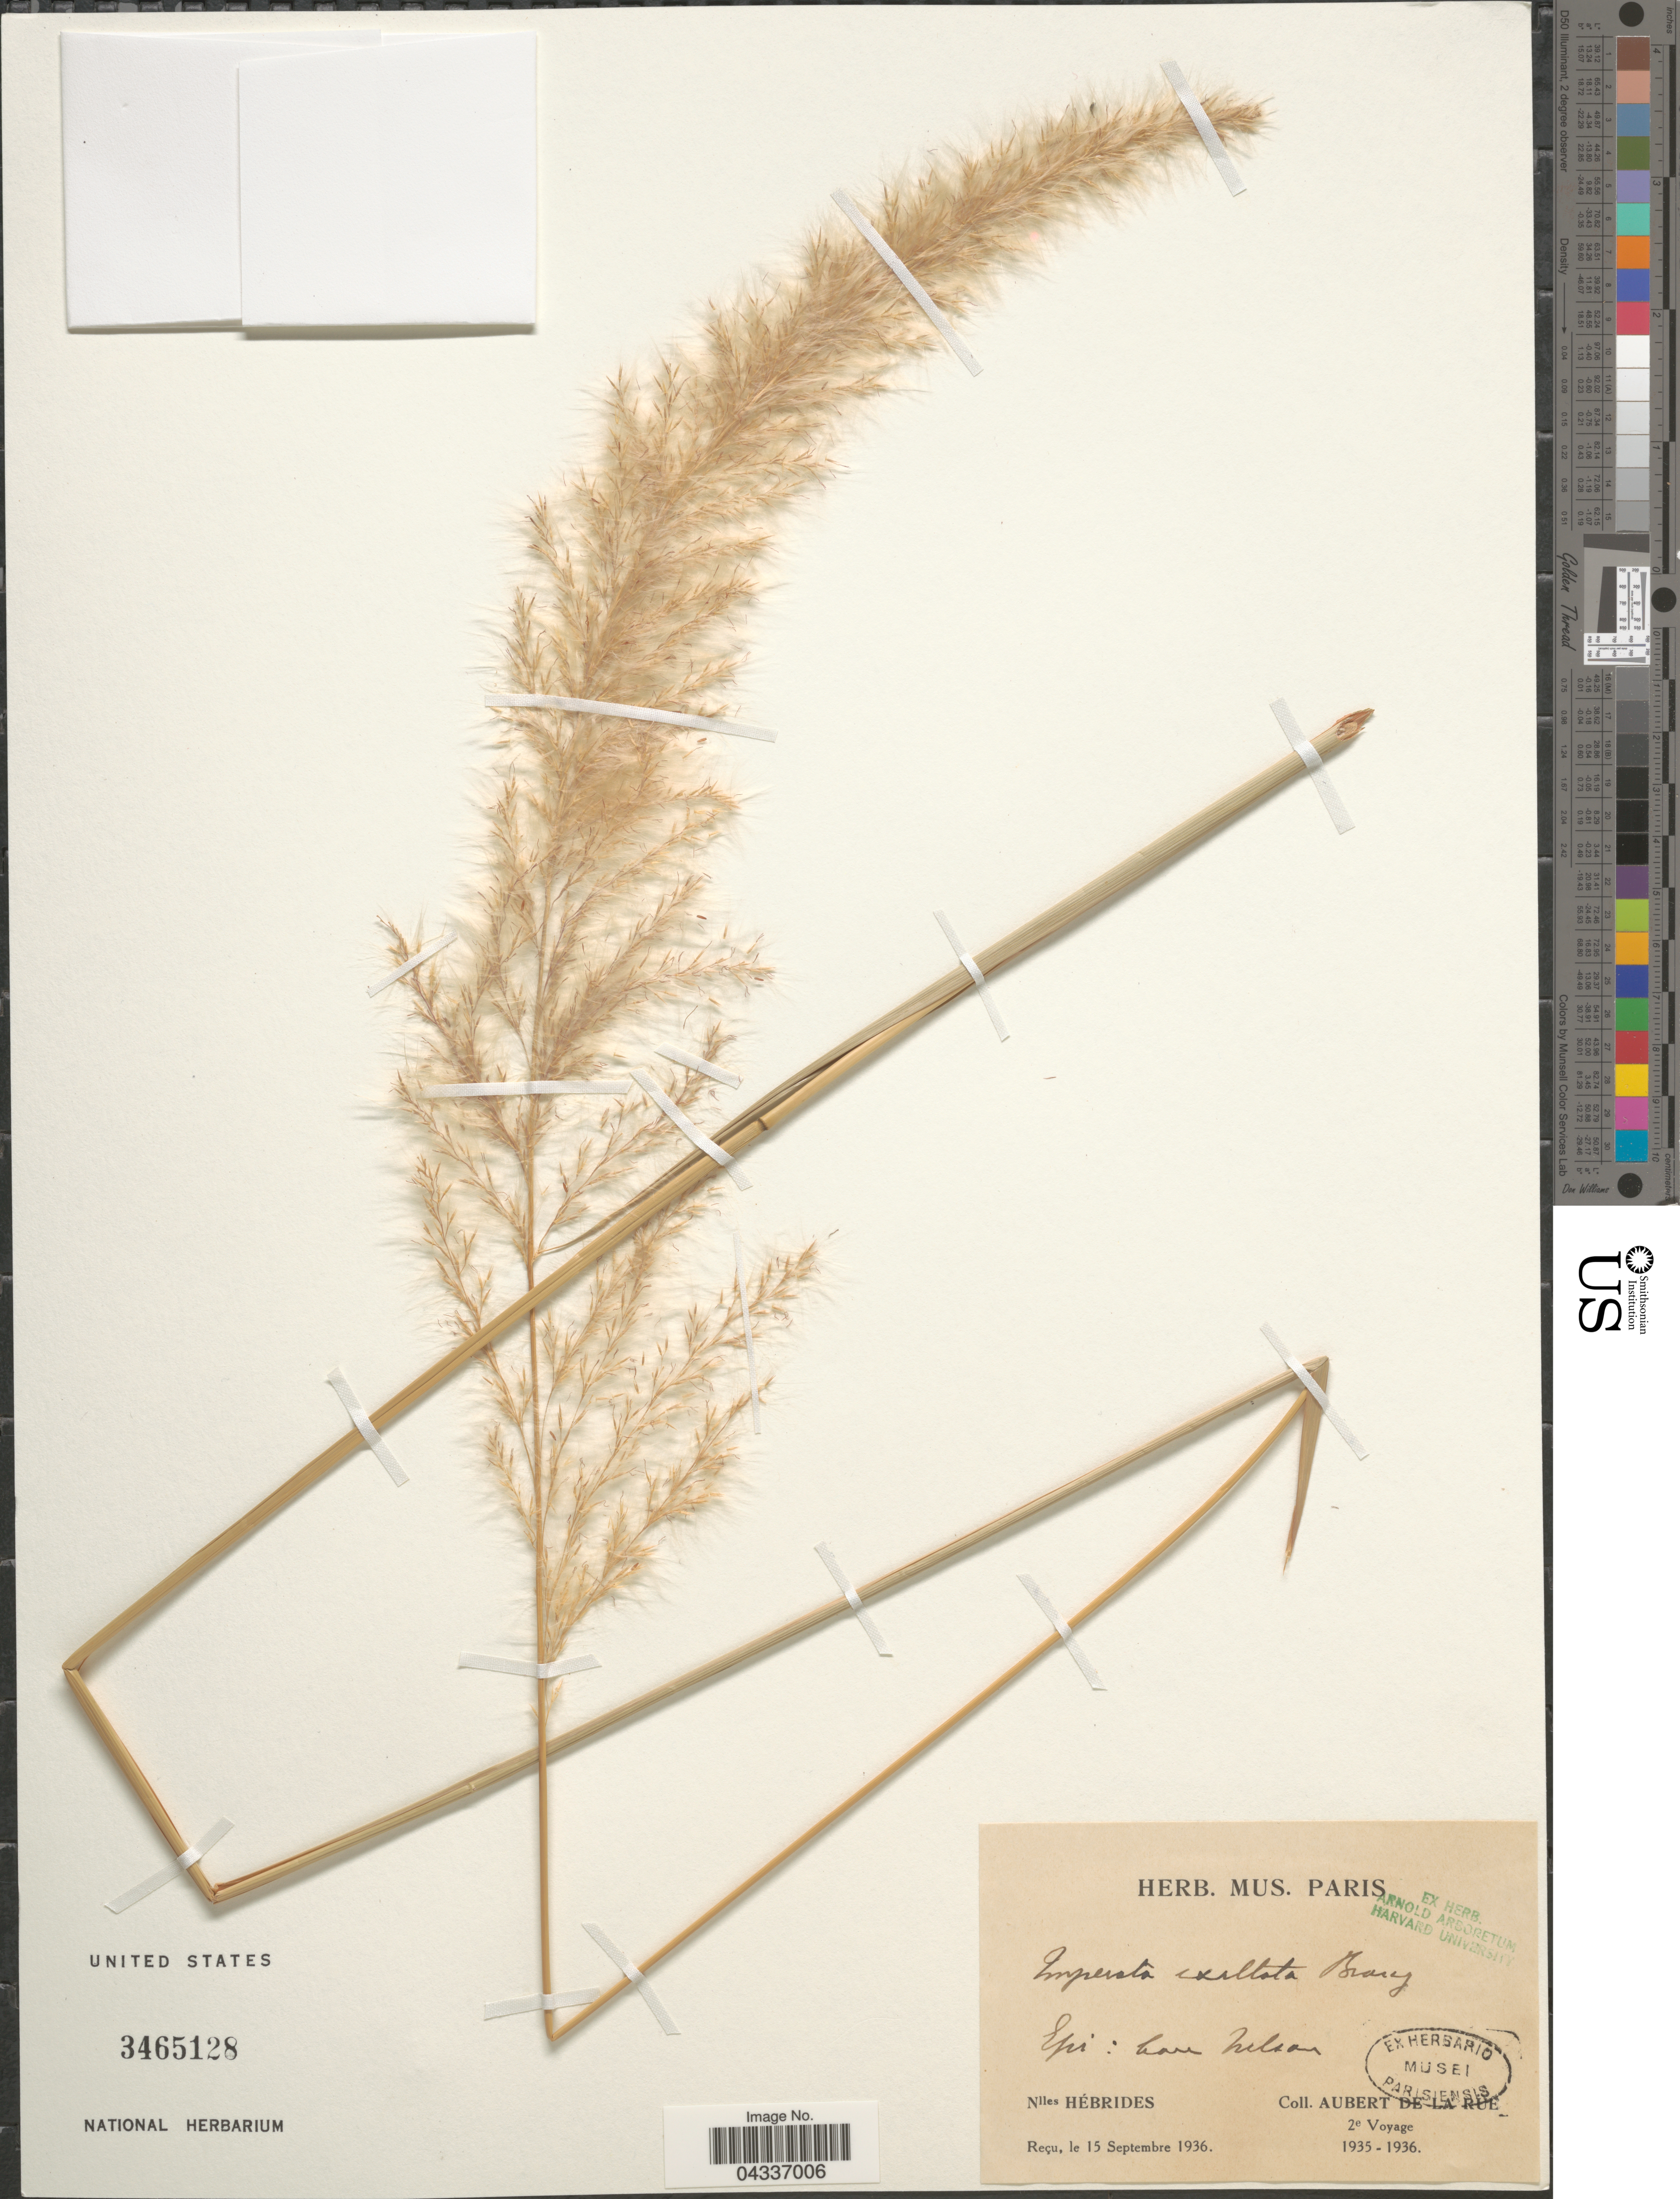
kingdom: Plantae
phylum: Tracheophyta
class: Liliopsida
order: Poales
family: Poaceae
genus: Imperata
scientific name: Imperata cylindrica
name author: (L.) P. Beauv.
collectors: Aubert de la Rüe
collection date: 1935/1936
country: Vanuatu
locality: Epi; base Nelson. Nlles Hébrides. 2e Voyage 1935-1936.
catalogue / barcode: US 3465128